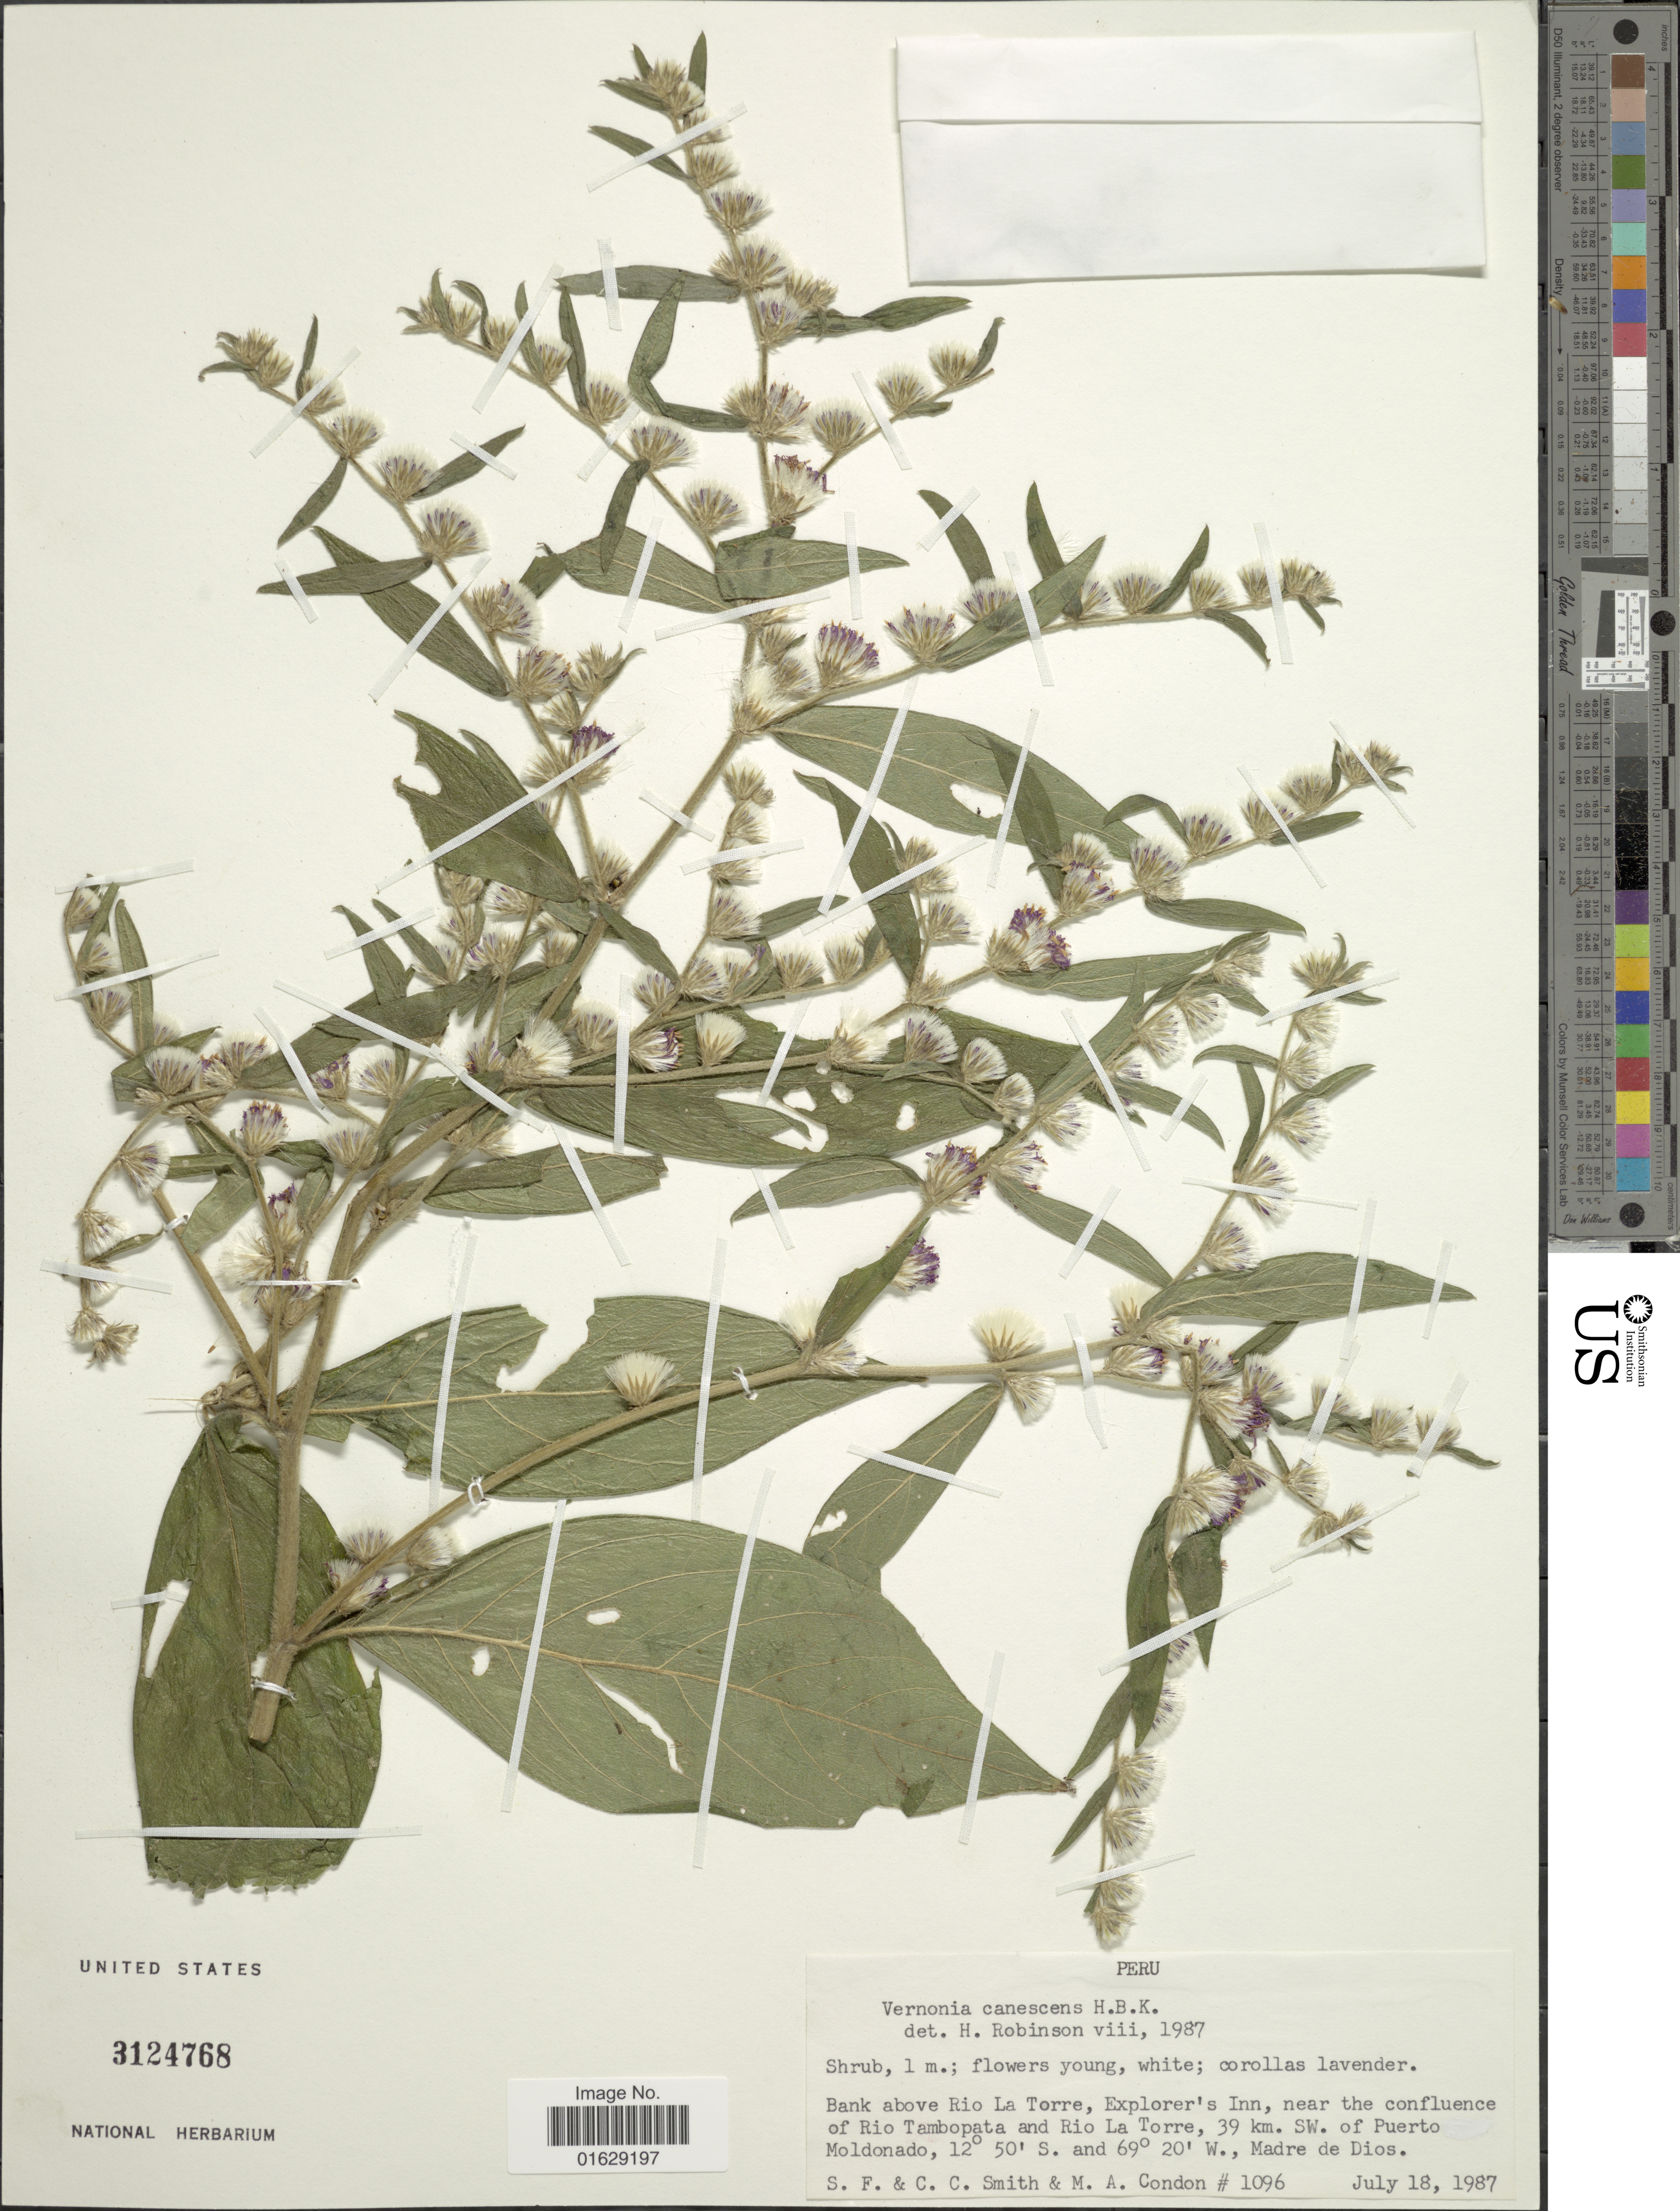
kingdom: Plantae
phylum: Tracheophyta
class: Magnoliopsida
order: Asterales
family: Asteraceae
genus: Lepidaploa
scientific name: Lepidaploa salzmannii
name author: (DC.) H. Rob.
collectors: S.F. Smith, C. C. Smith & M. Condon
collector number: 1096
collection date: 1987-07-18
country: Peru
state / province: Madre de Dios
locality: Bank above Rio La Torre, Explorer's Inn, near the confluence of Rio Tambopata and Rio La Torre, 39 km. SW. of Puerto Moldonado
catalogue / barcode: US 3124768